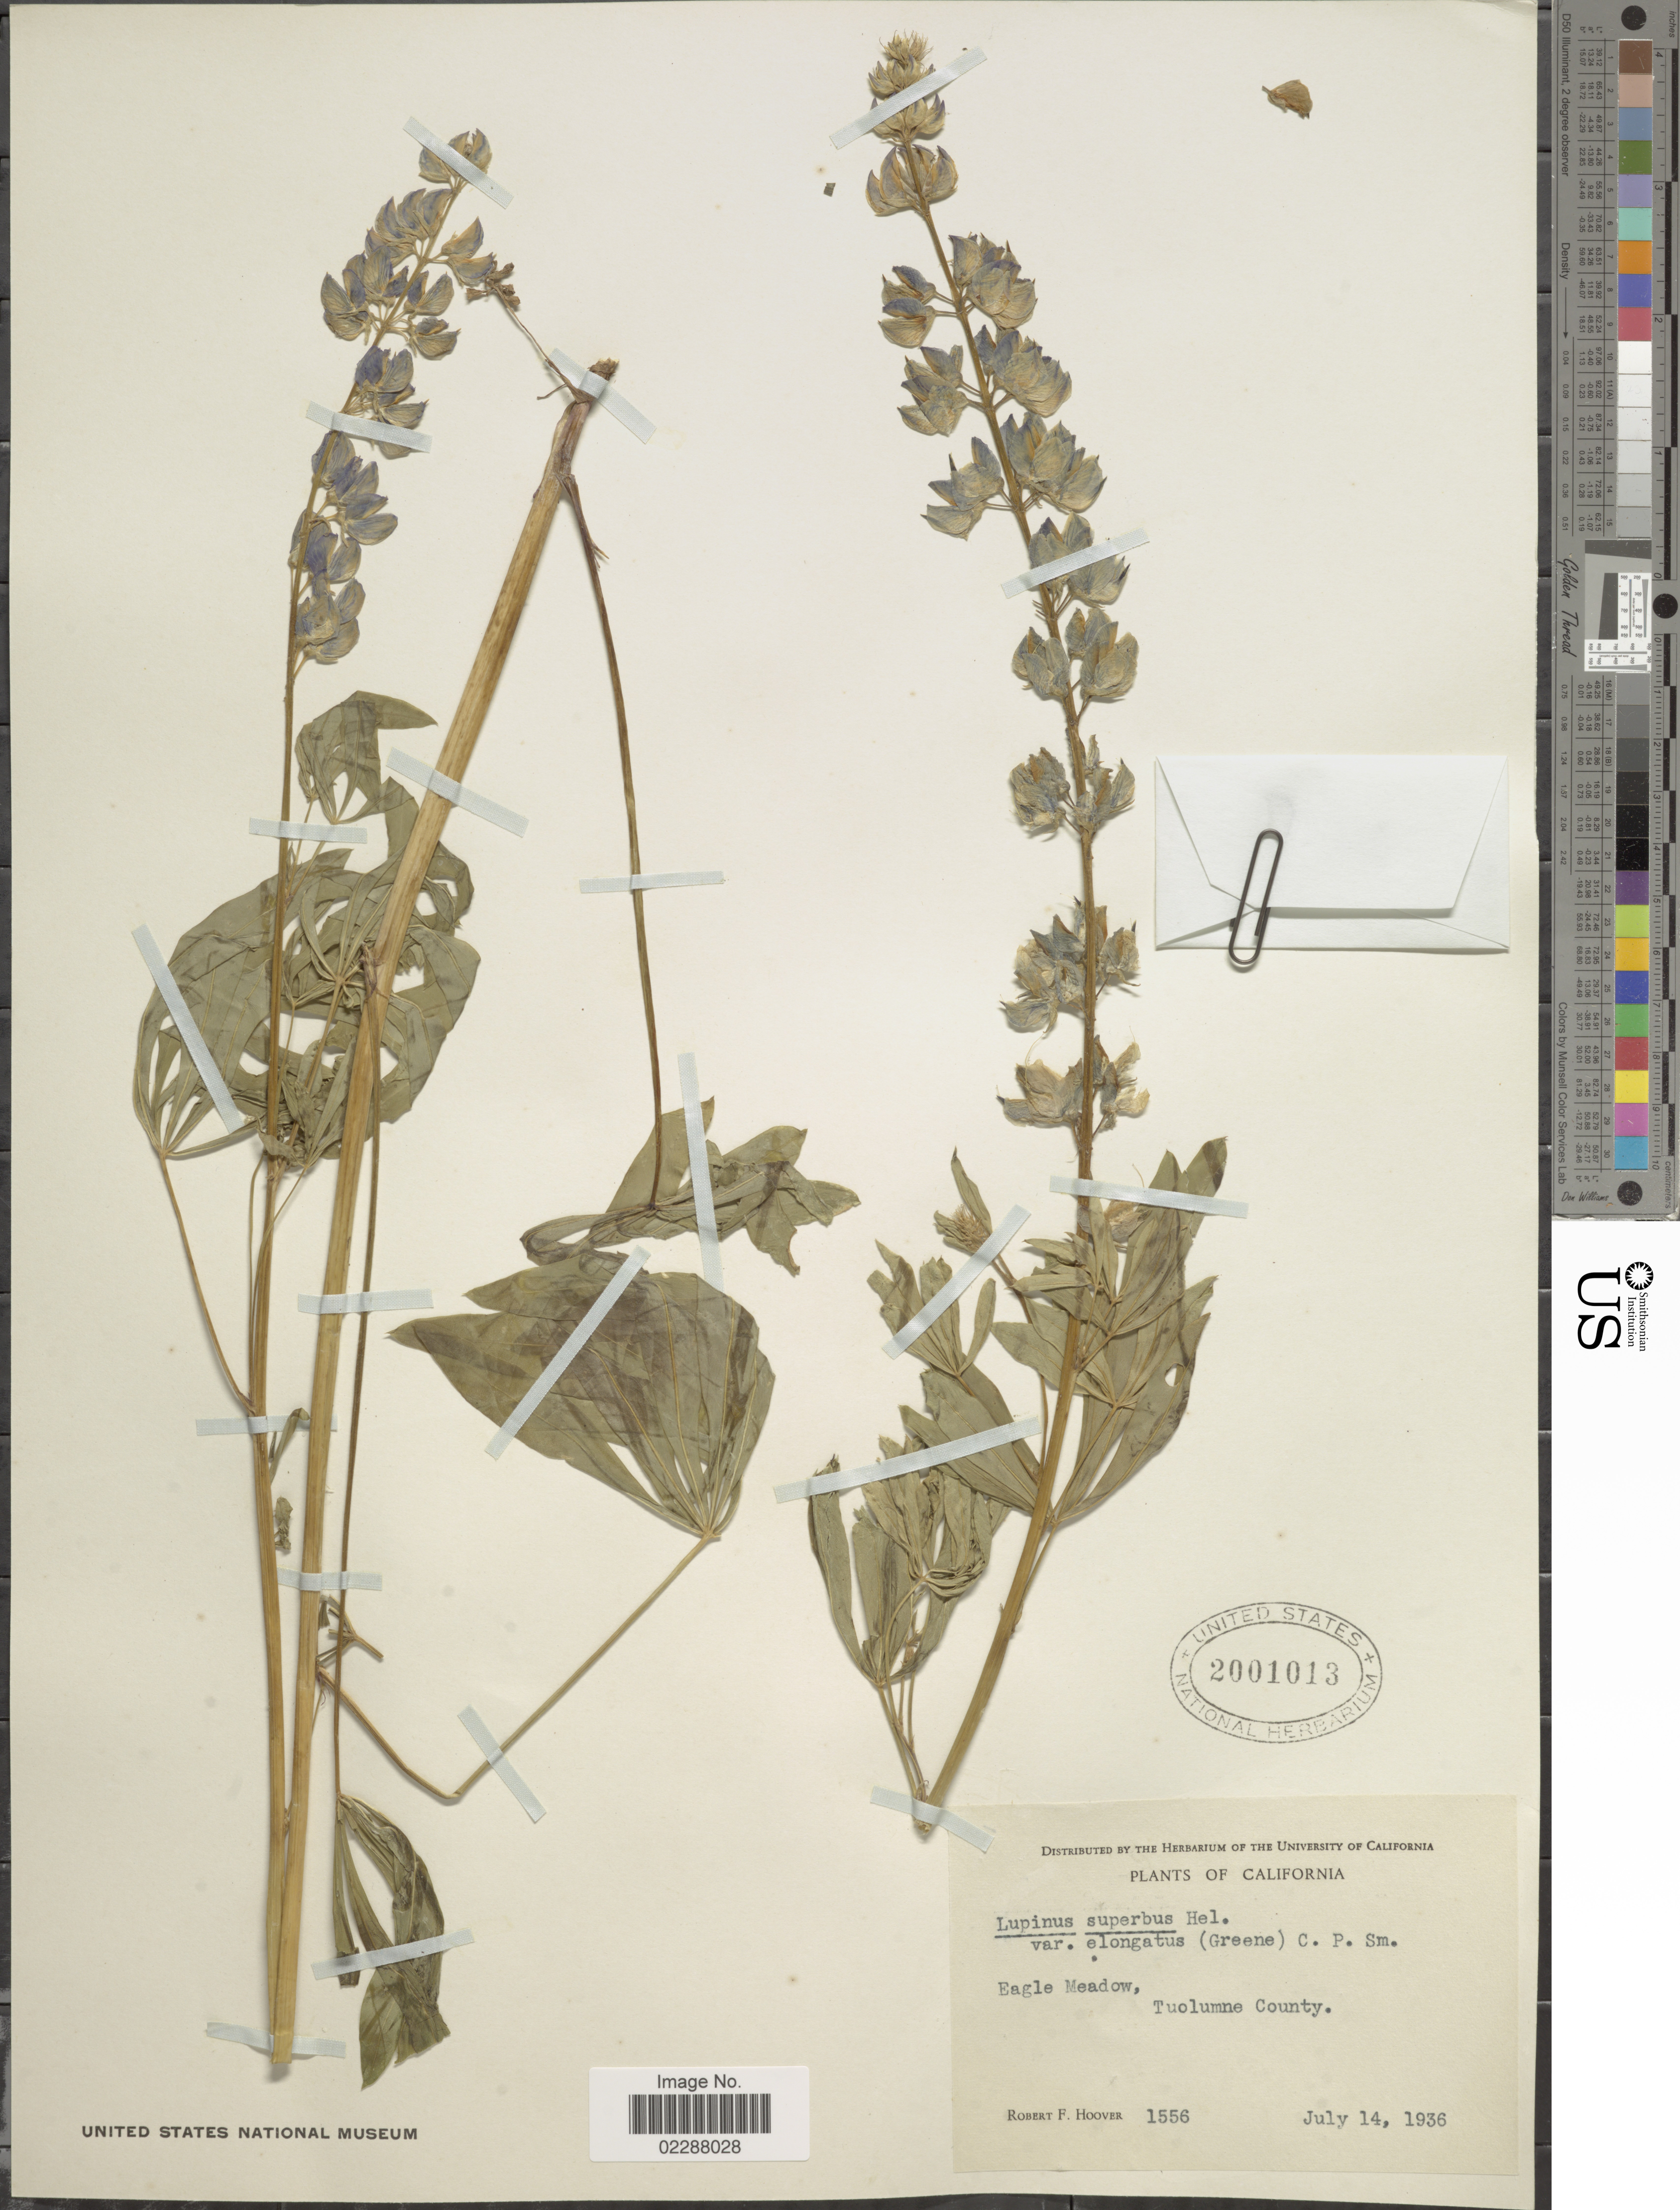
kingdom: Plantae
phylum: Tracheophyta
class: Magnoliopsida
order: Fabales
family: Fabaceae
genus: Lupinus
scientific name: Lupinus superbus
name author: A. Heller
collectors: R. F. Hoover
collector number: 1556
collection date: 1936-07-14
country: United States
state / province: California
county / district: Tuolumne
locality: Eagle Meadow, Tuilumne County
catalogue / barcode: US 2001013